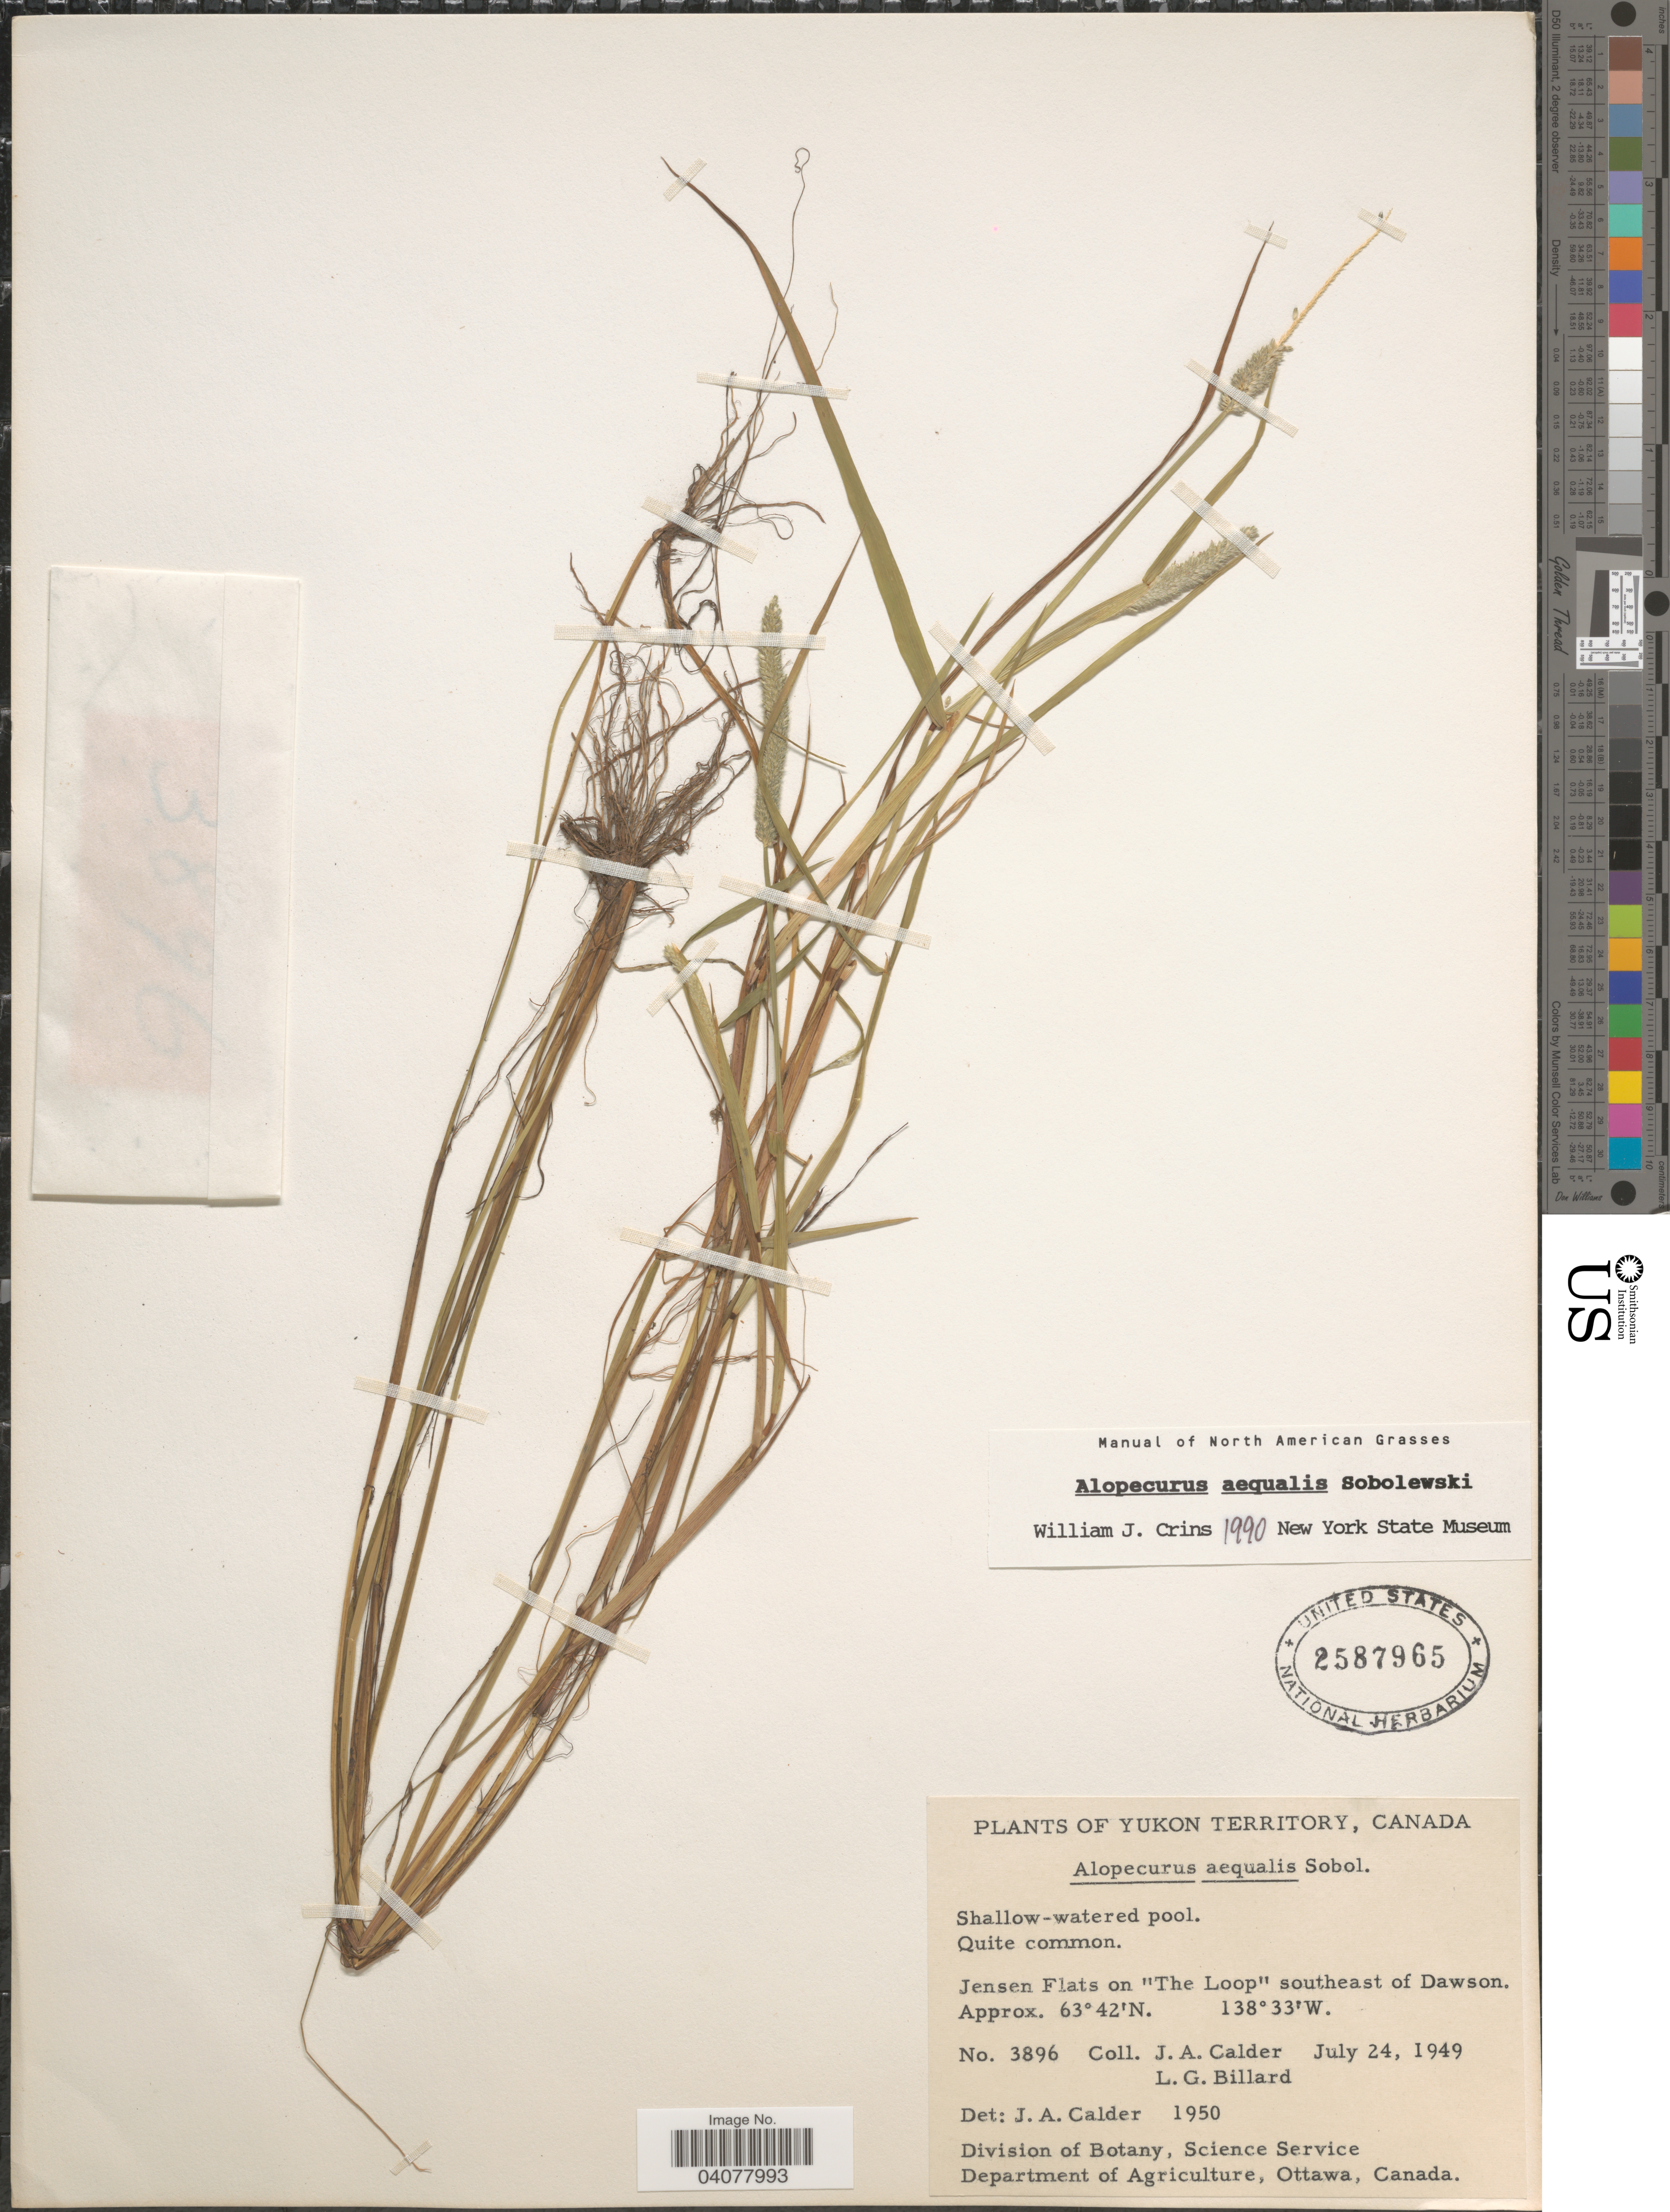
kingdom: Plantae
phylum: Tracheophyta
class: Liliopsida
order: Poales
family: Poaceae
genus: Alopecurus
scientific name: Alopecurus aequalis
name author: Sobol.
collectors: J. A. Calder & L. Billard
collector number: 3896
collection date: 1949-07-24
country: Canada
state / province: Yukon Territory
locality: Jensen Flats on "The Loop" southeast of Dawson.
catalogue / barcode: US 2587965